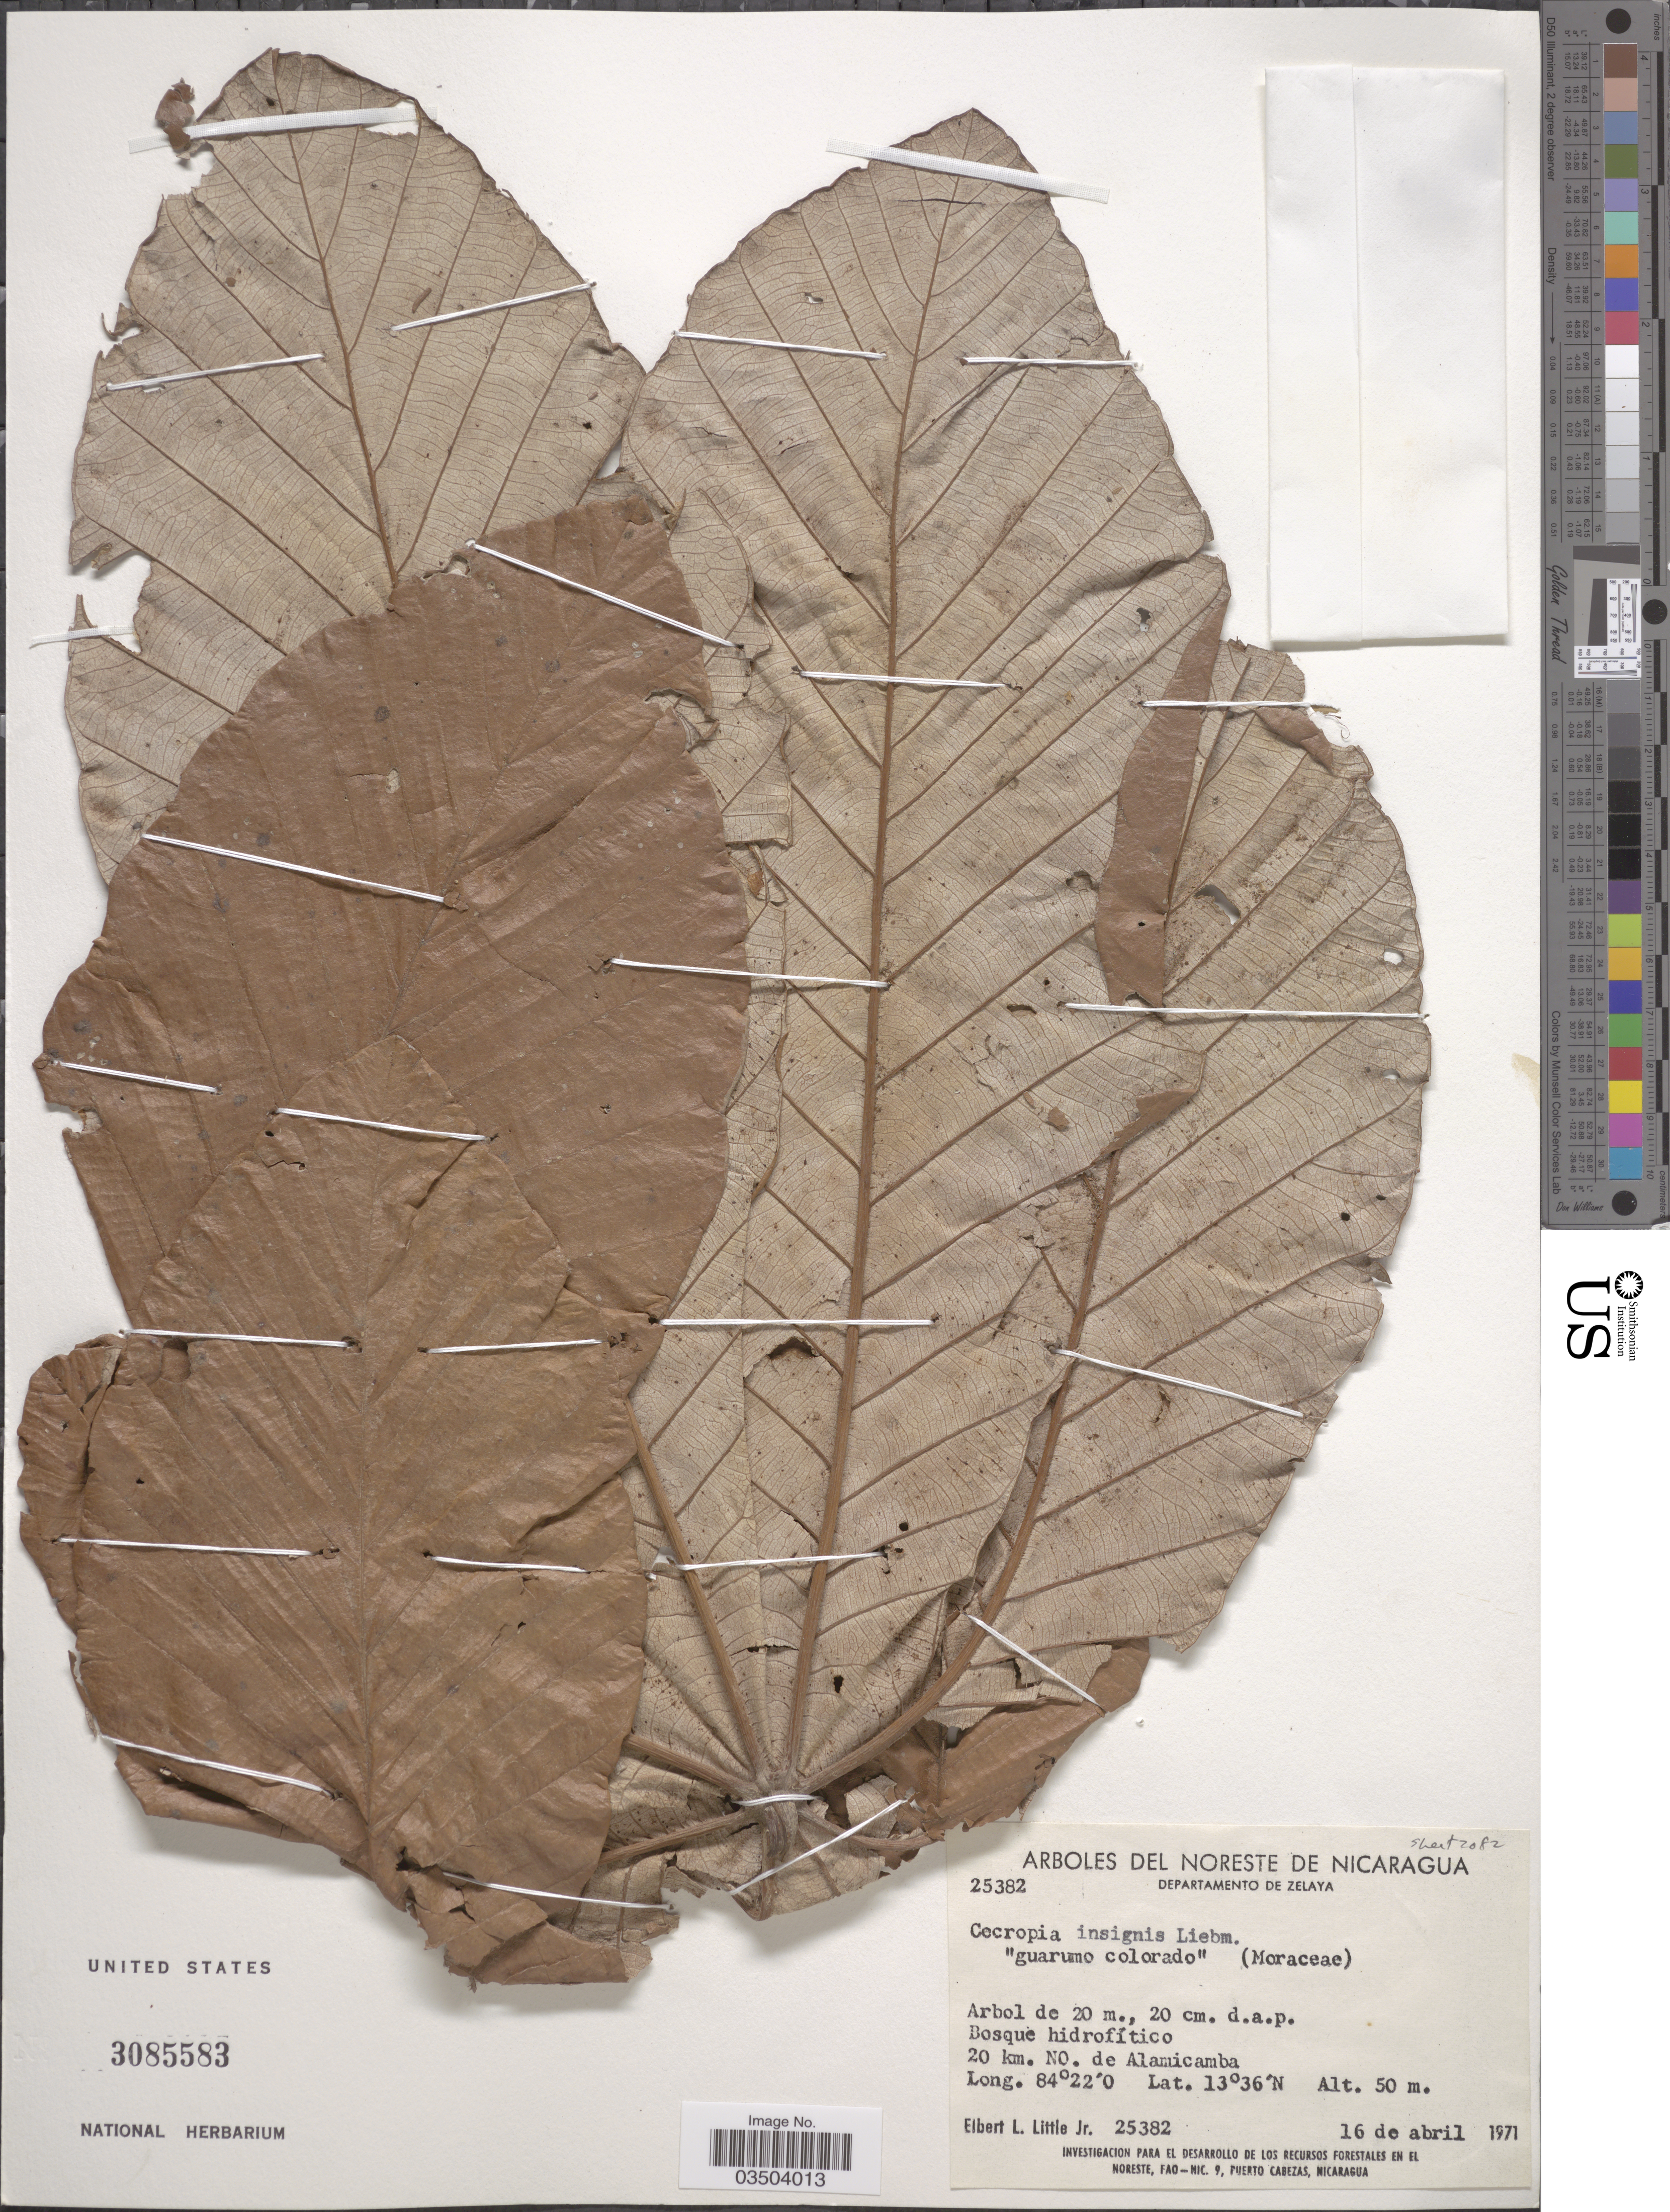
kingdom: Plantae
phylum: Tracheophyta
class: Magnoliopsida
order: Rosales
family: Urticaceae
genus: Cecropia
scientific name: Cecropia insignis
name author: Liebm.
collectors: E. L. Little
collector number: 25382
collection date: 1971-04-16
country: Nicaragua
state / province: Atlántico Norte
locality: Noreste de Nicaragua. Departamento de Zelaya. 20 Km. NO. de Alamicamba.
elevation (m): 50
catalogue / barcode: US 3085583